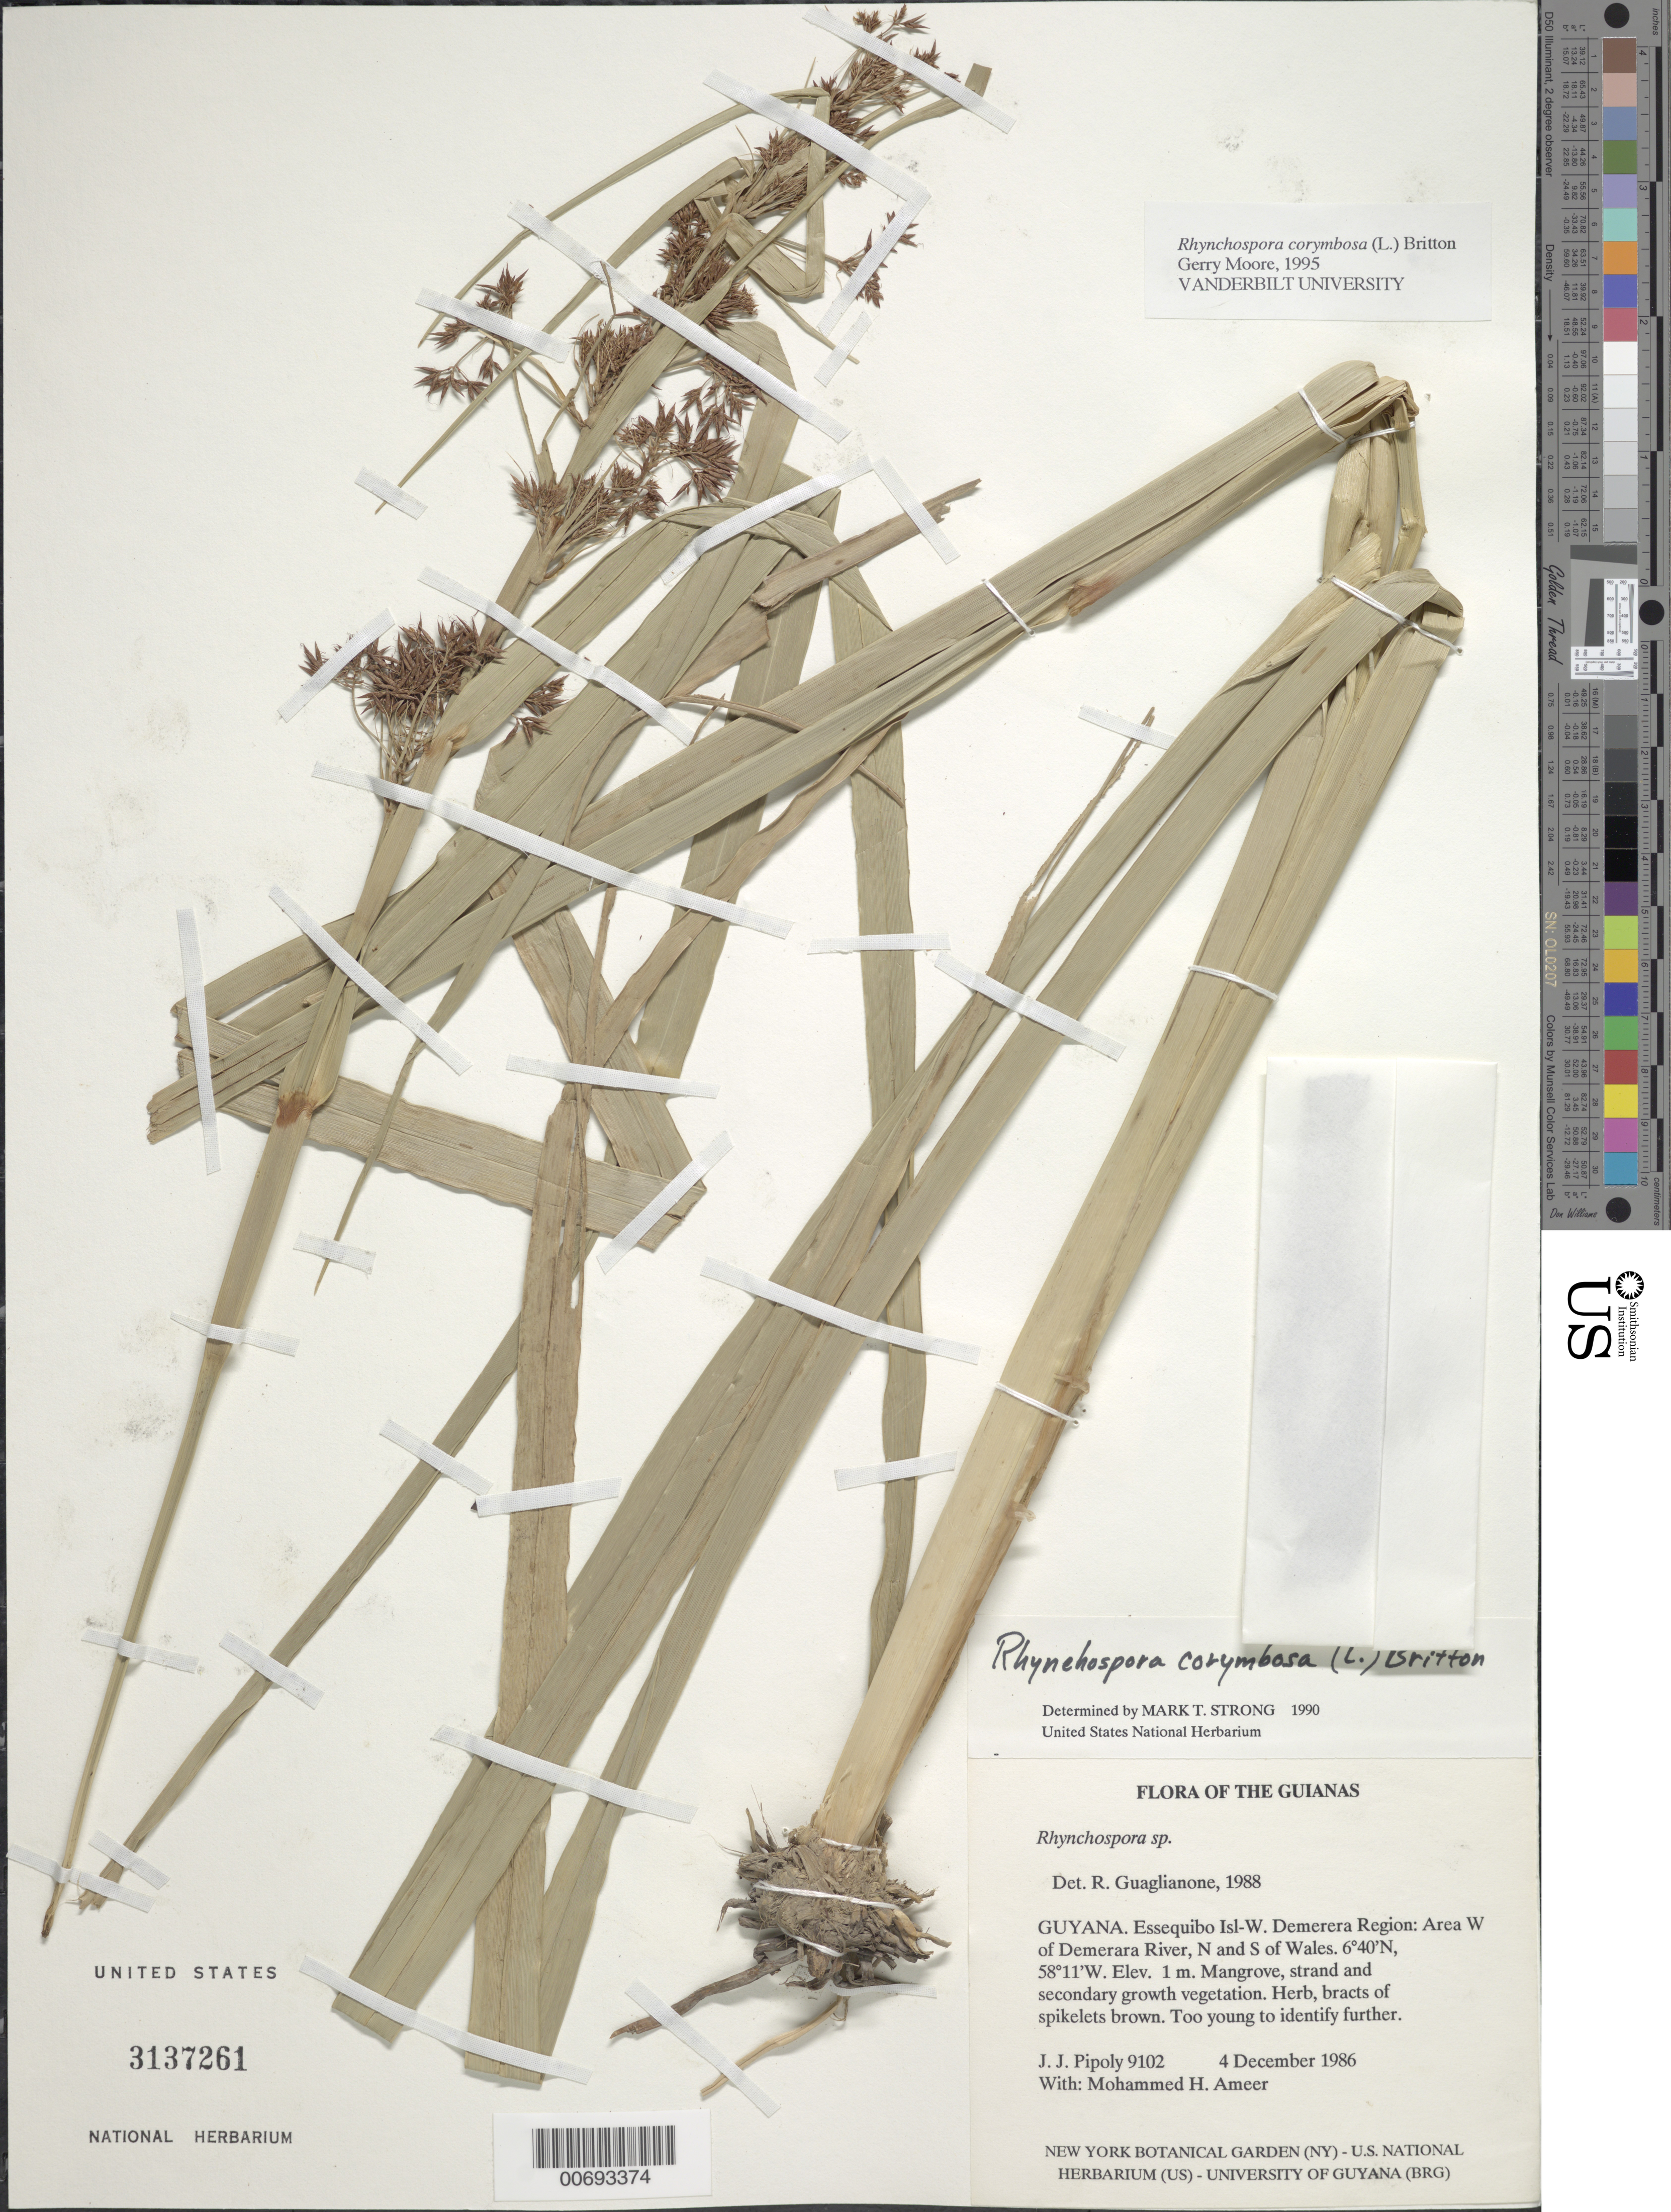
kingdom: Plantae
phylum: Tracheophyta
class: Liliopsida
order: Poales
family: Cyperaceae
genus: Rhynchospora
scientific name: Rhynchospora corymbosa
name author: (L.) Britton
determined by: Strong, M. T., (US), Smithsonian Institution - National Museum of Natural History (UNITED STATES)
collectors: J. J. Pipoly & M. Ameer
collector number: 9102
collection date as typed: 4 December 1986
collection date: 1986-12-04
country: Guyana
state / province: Essequibo Isl-W. Demerara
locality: Area W of Demerara River, N and S of Wales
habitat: Mangrove, strand and secondary growth vegetation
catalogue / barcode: US 3137261